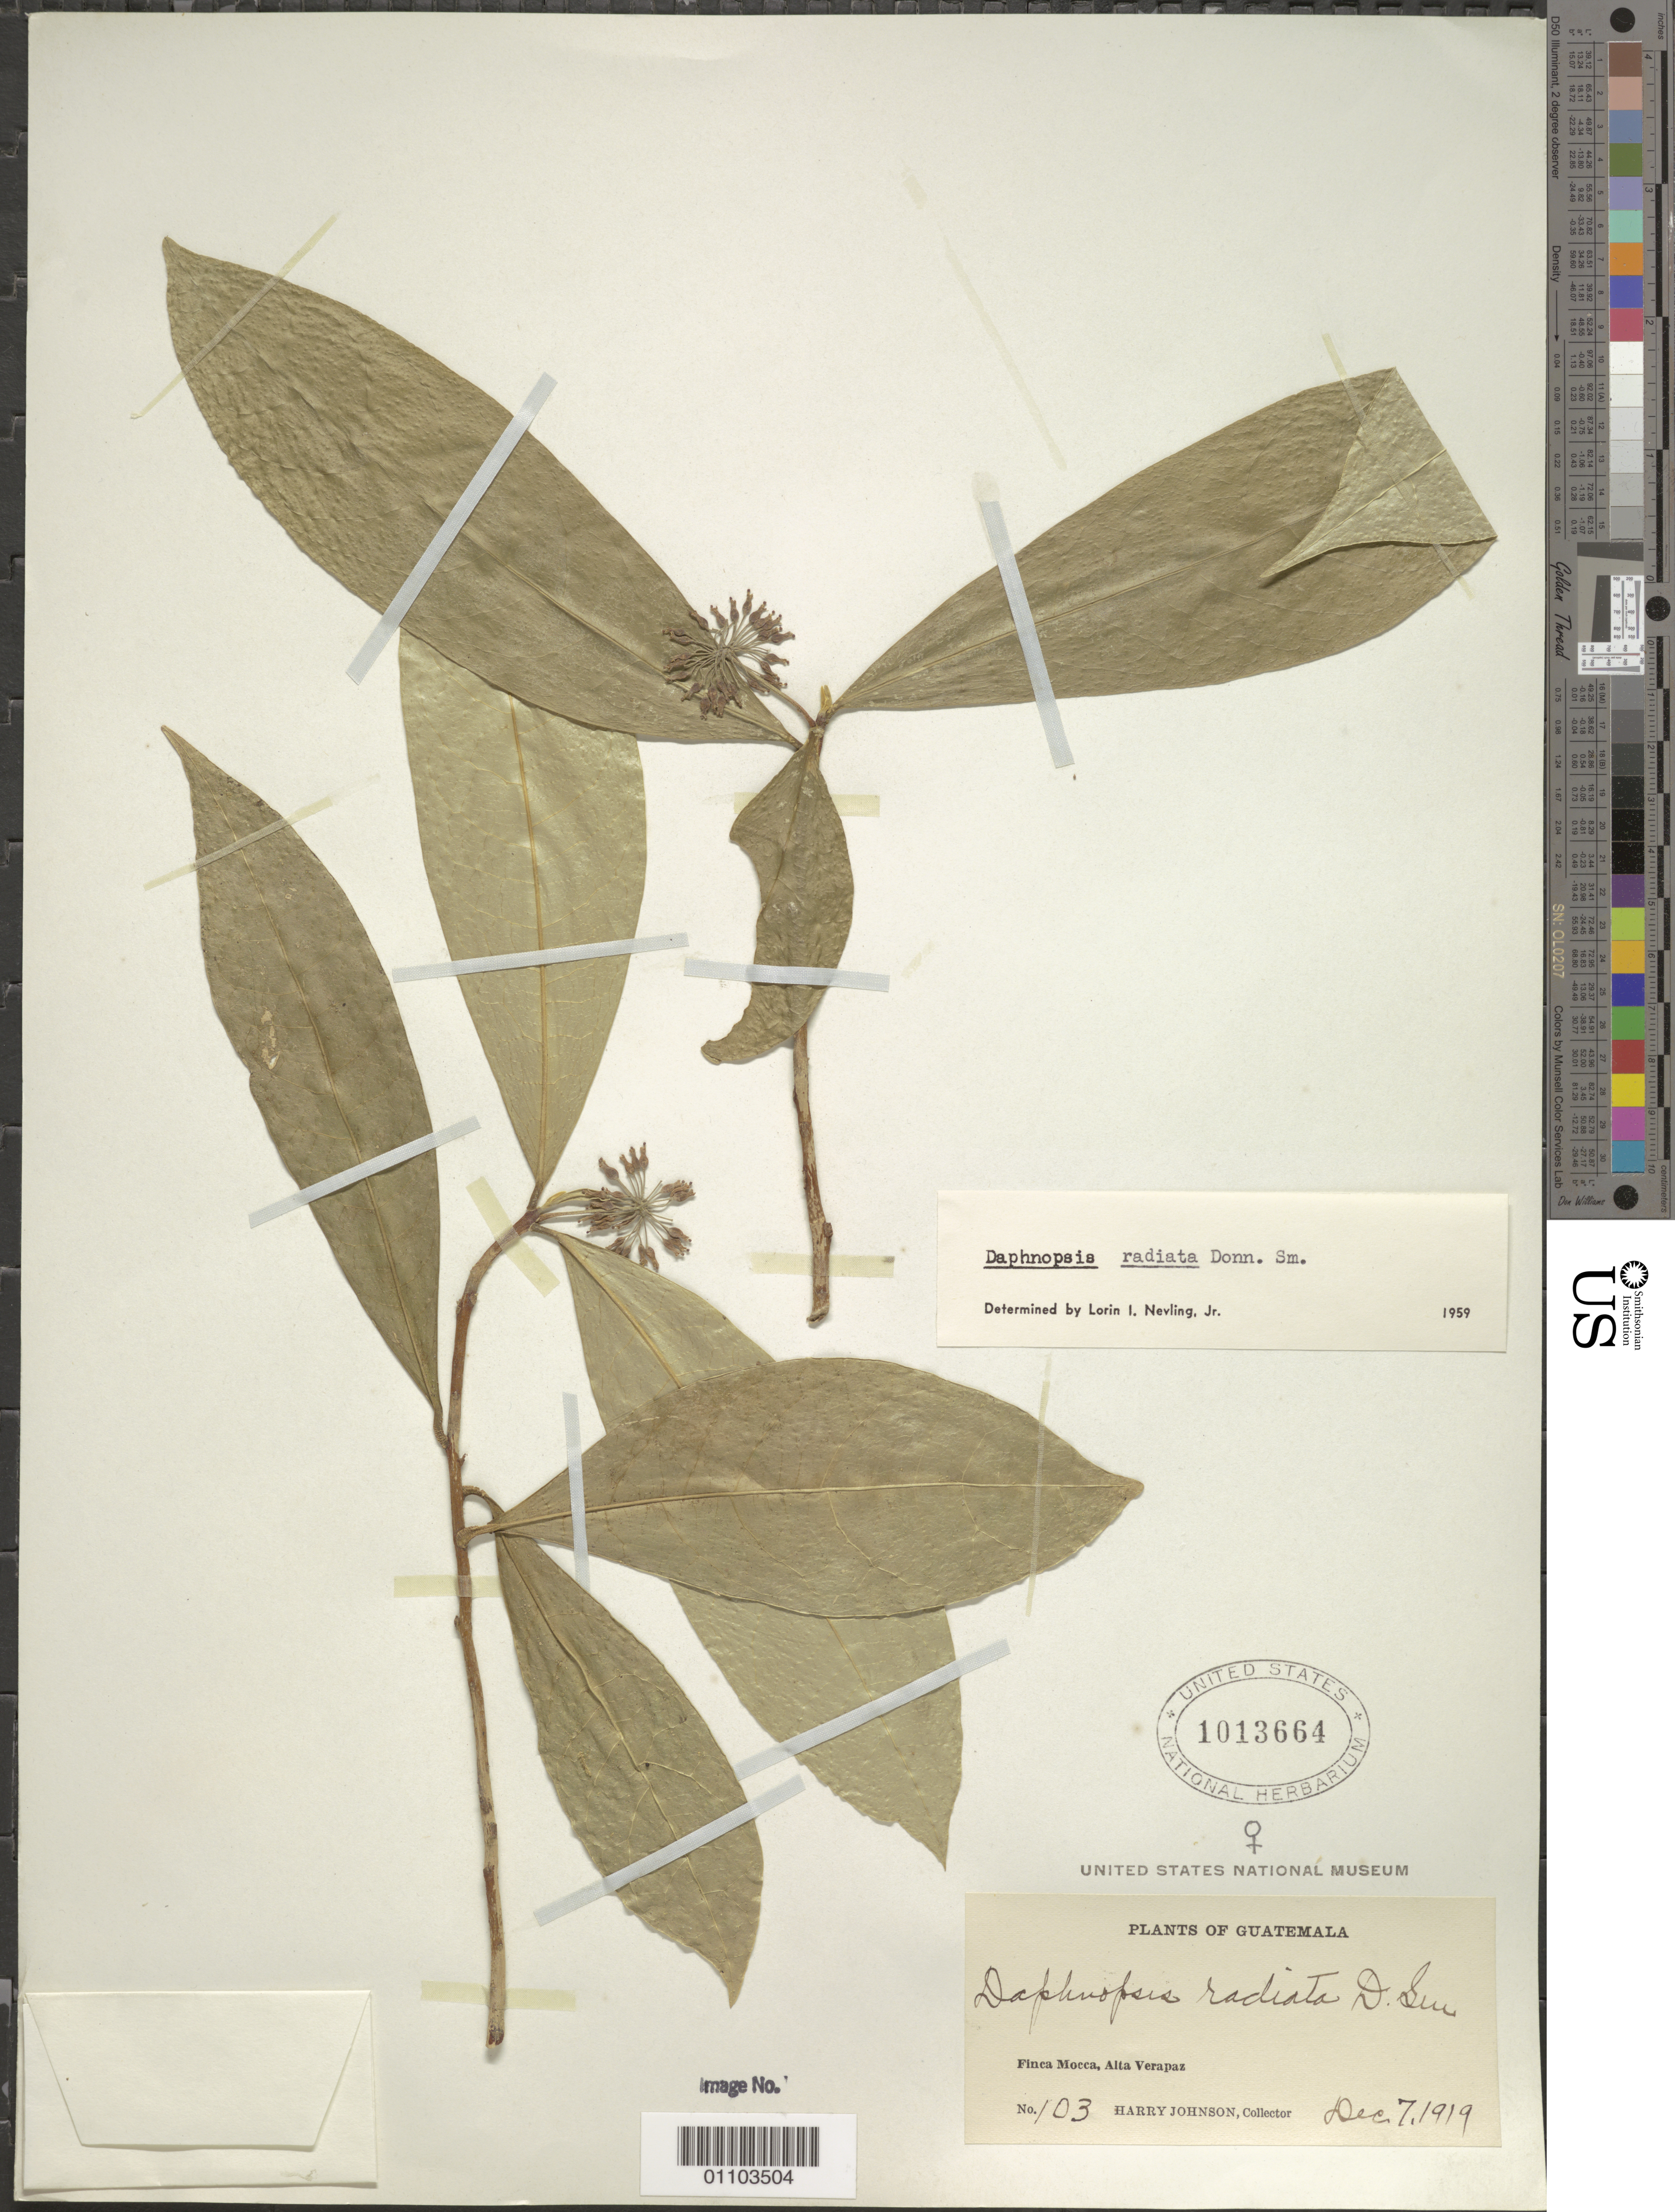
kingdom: Plantae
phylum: Tracheophyta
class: Magnoliopsida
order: Malvales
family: Thymelaeaceae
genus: Daphnopsis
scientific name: Daphnopsis radiata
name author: Donn. Sm.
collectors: H. Johnson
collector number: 103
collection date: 1919-12-07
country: Guatemala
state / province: Alta Verapaz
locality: Finca Mocca.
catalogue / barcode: US 1013664